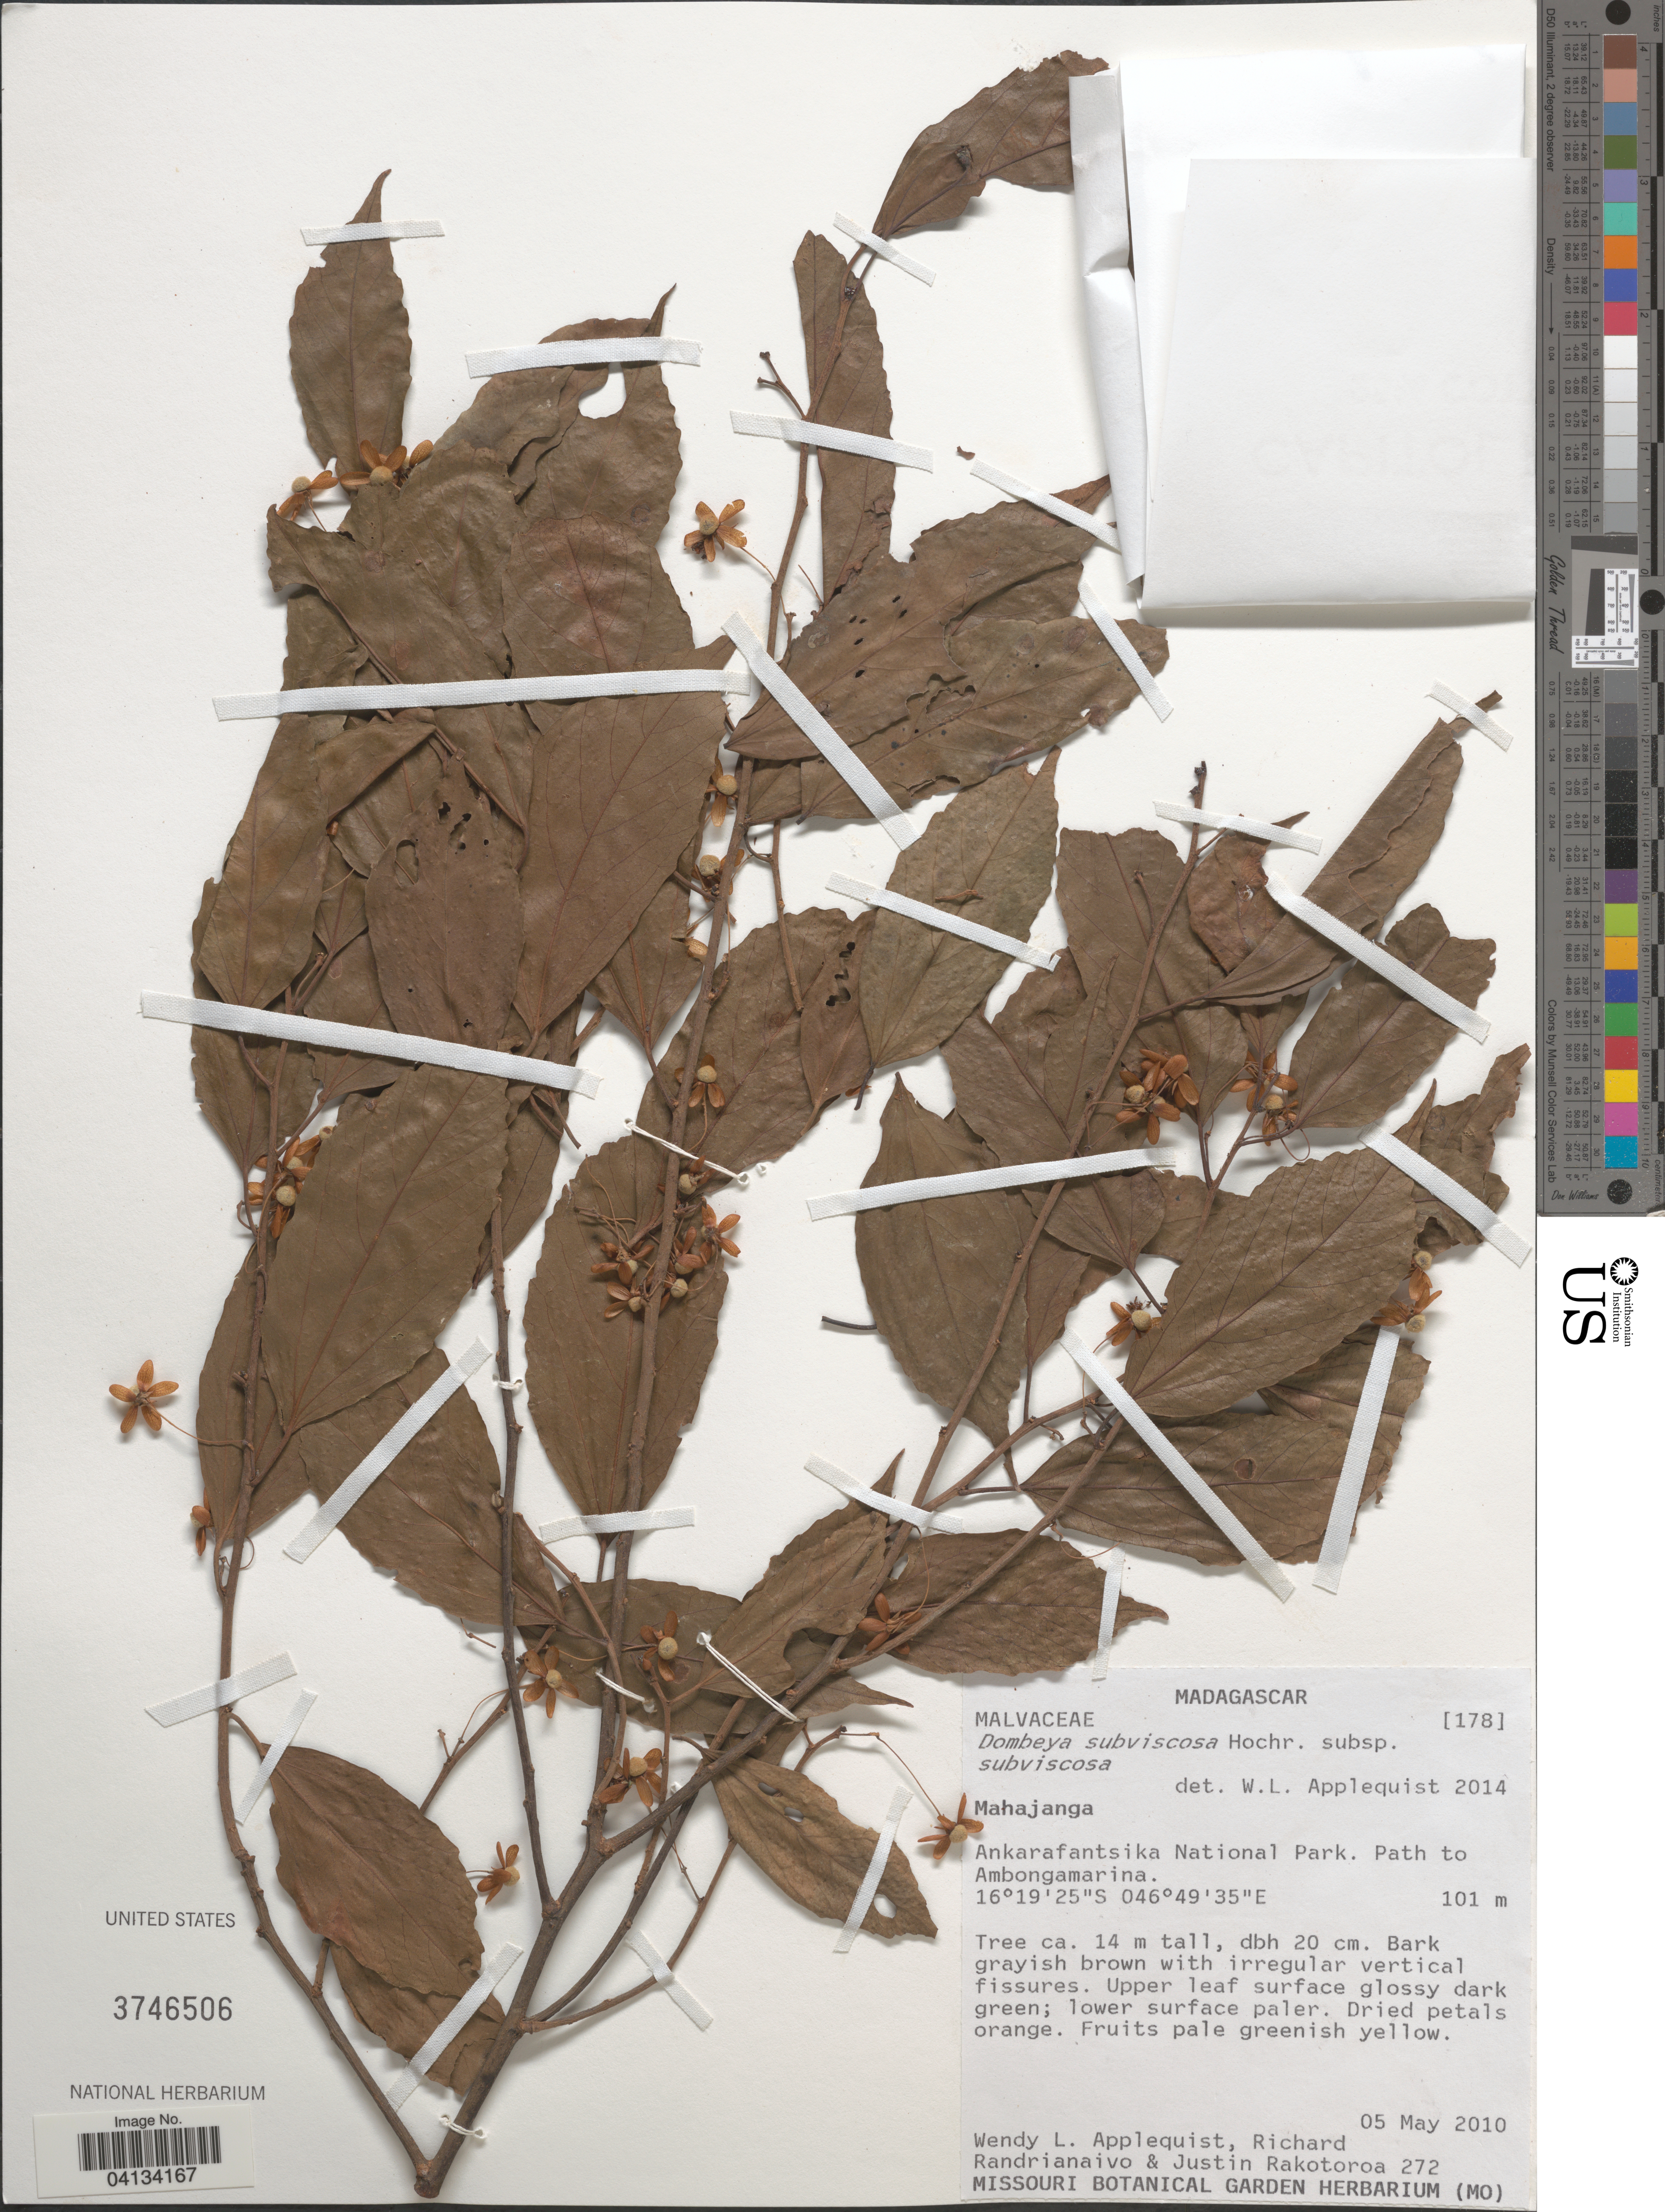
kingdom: Plantae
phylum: Tracheophyta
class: Magnoliopsida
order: Malvales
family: Malvaceae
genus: Dombeya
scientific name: Dombeya subviscosa subsp. subviscosa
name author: Hochr.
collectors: W. Applequist, R. Randrianaivo & J. Rakotoroa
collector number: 272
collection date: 2010-05-05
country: Madagascar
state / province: Boeny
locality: Ankarafantsika National Park. Path to Ambongamarina.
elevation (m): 101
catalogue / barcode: US 3746506